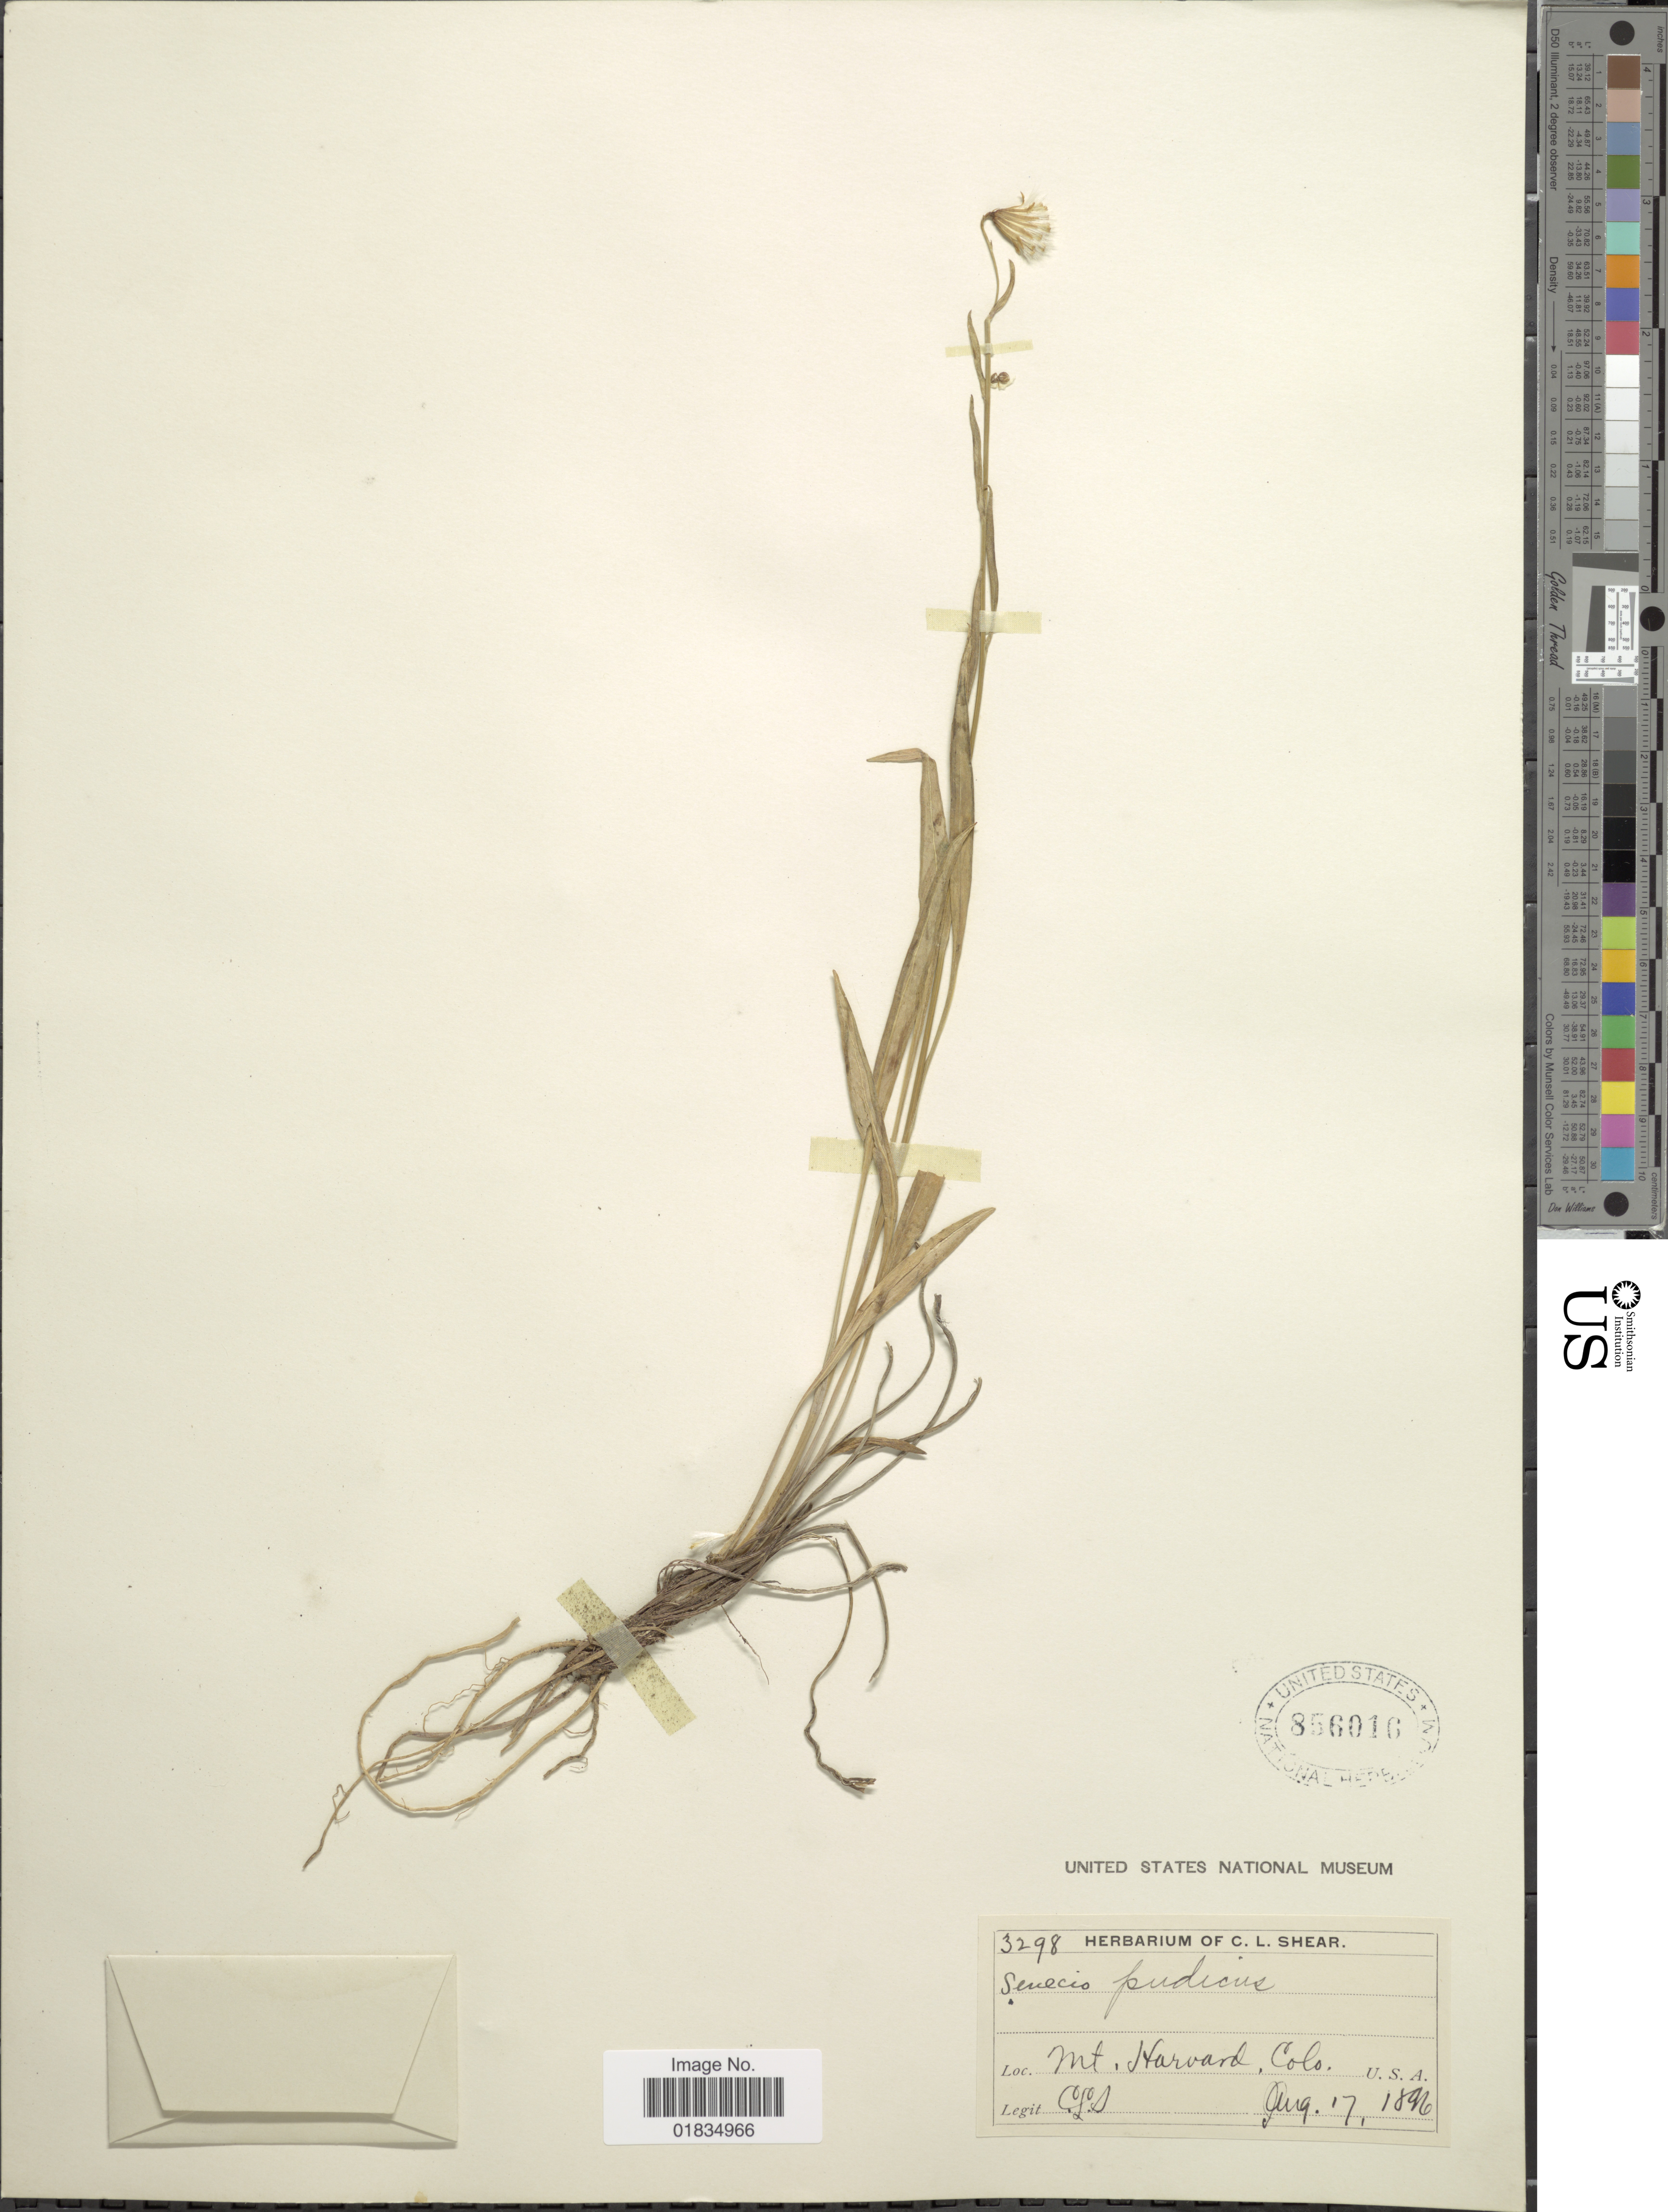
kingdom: Plantae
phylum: Tracheophyta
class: Magnoliopsida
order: Asterales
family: Asteraceae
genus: Senecio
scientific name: Senecio pudicus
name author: Greene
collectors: C. L. Shear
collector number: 3298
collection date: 1896-08-17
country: United States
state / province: Colorado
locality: Mt. Harvard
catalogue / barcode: US 856016